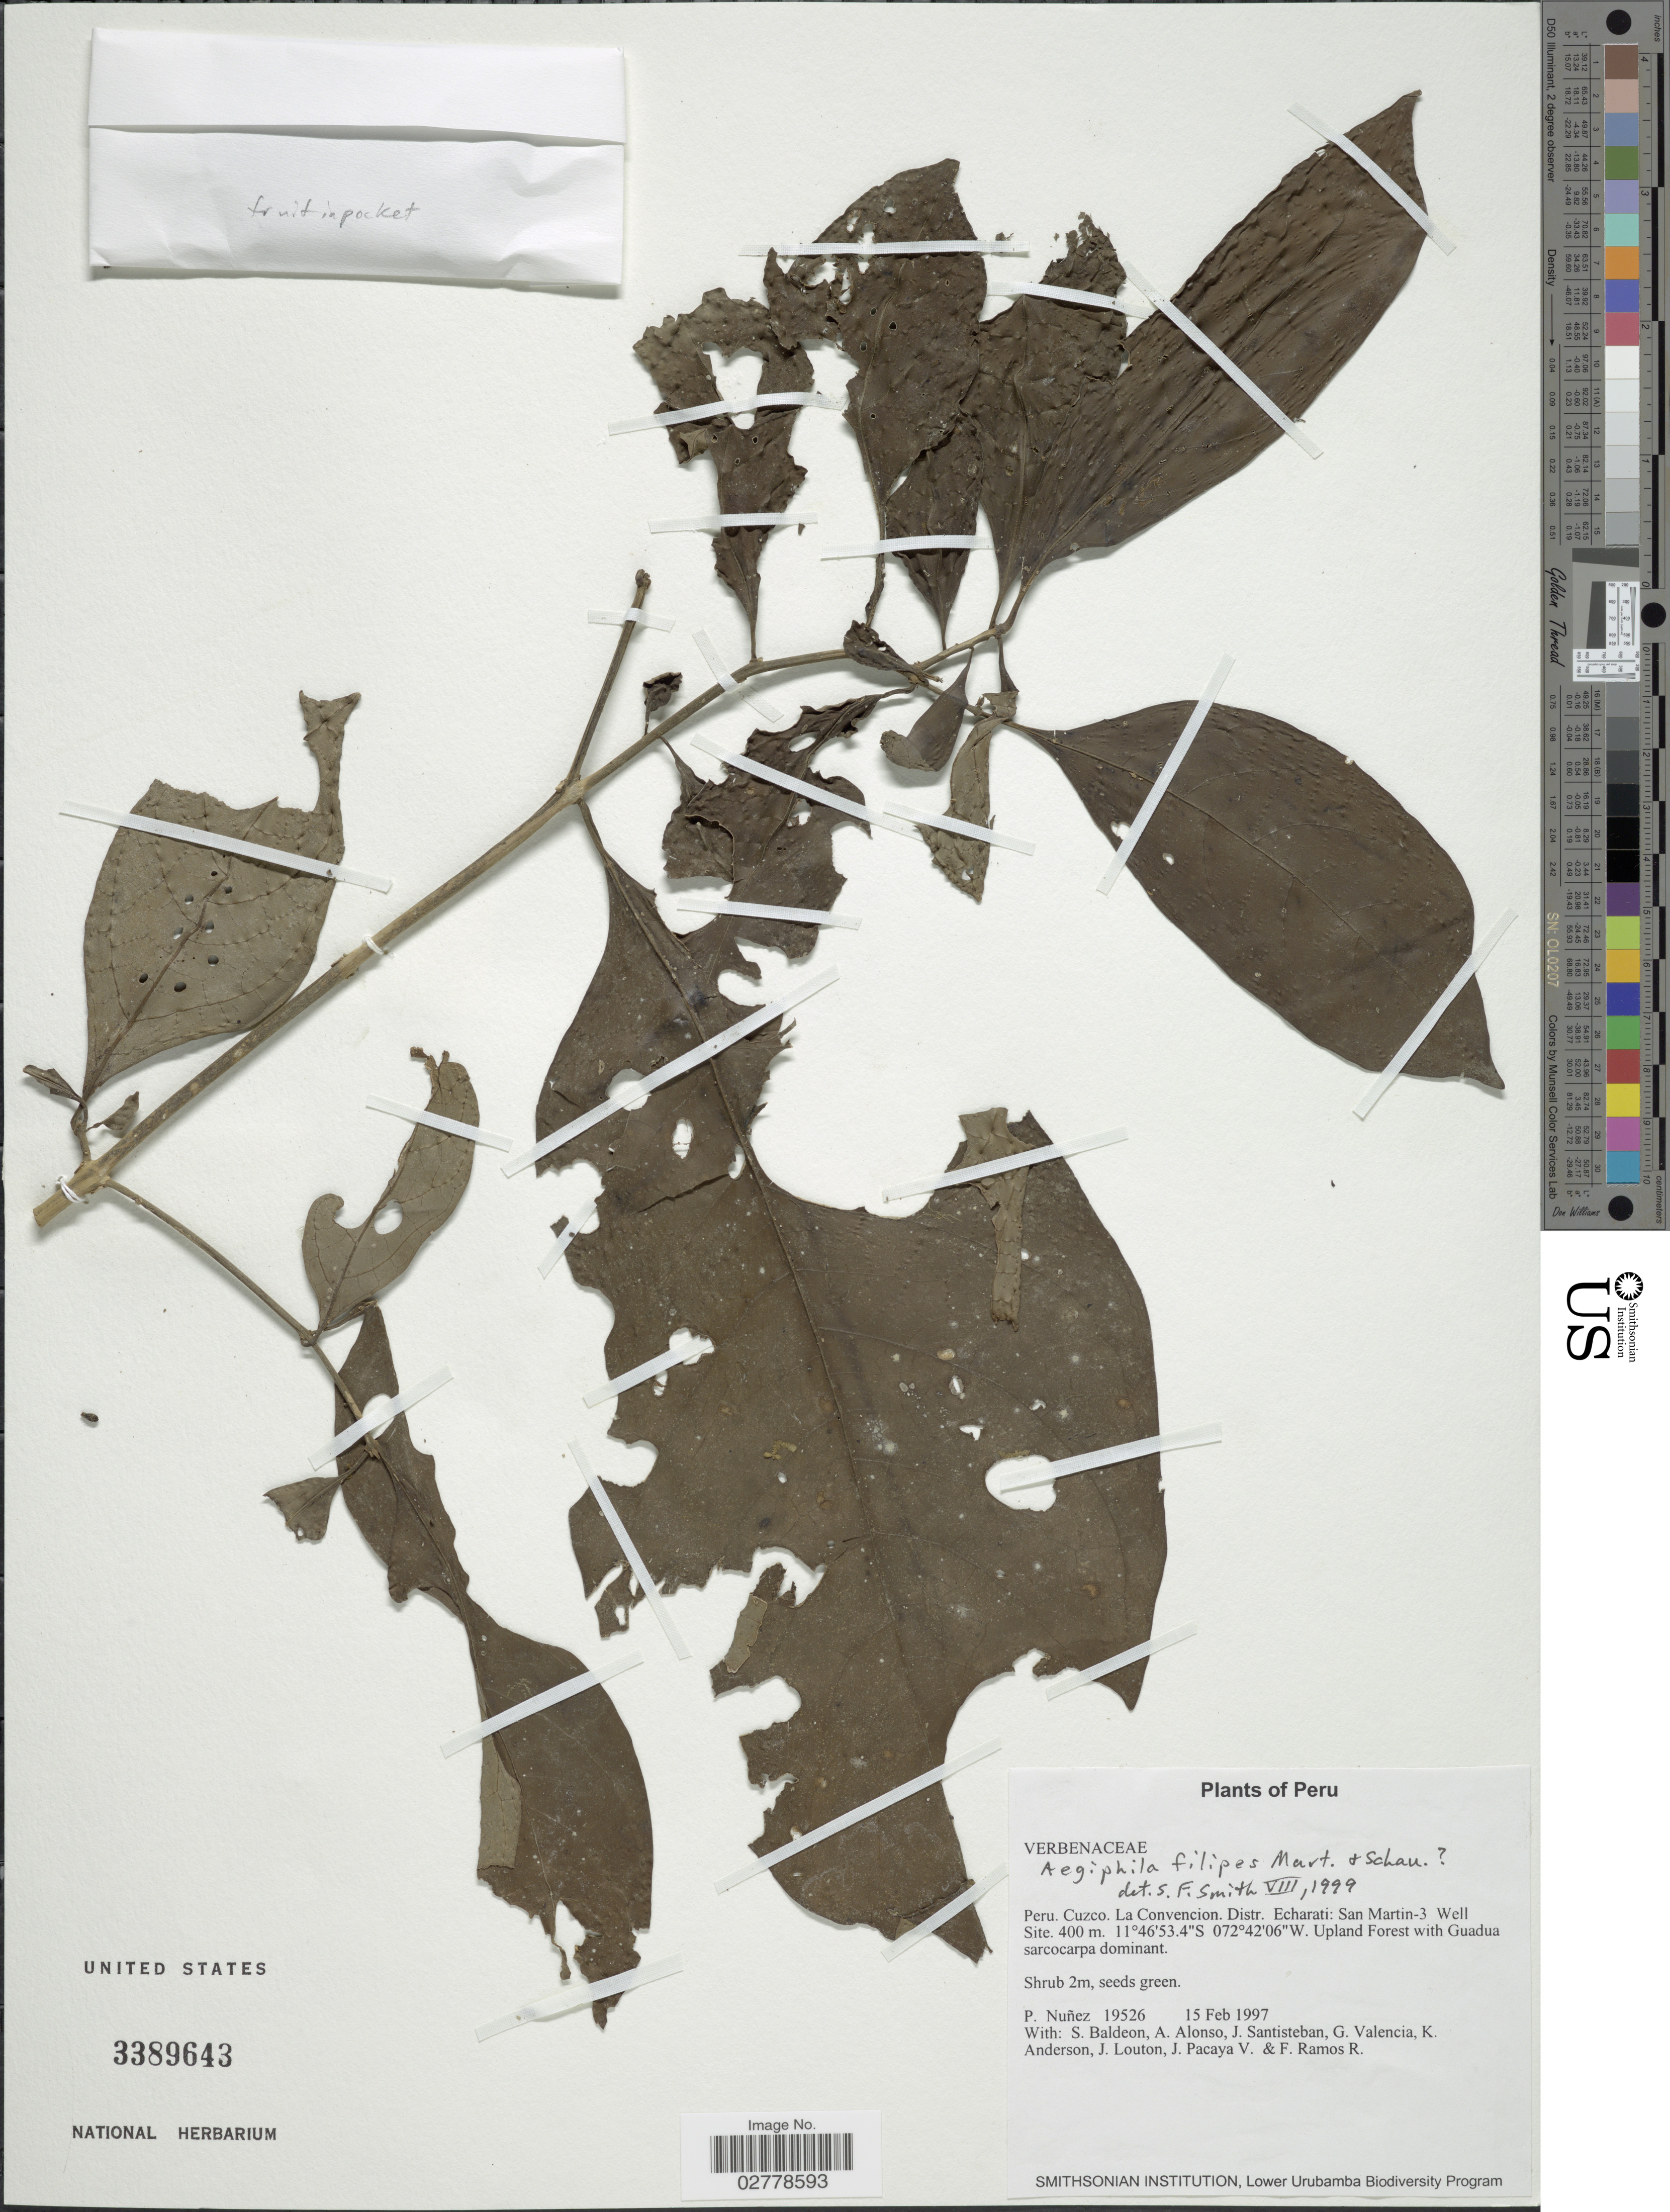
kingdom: Plantae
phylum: Tracheophyta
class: Magnoliopsida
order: Lamiales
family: Lamiaceae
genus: Aegiphila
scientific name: Aegiphila filipes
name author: Mart. & Schauer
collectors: P. Nuñez V., S. Baldeon, A. Alonso, J. Santisteban & et al.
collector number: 19526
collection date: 1997-02-15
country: Peru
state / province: Cusco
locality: Cuzco. La Convencion. Distr. Echarati: San Martin-3 Well Site.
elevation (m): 400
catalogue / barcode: US 3389643